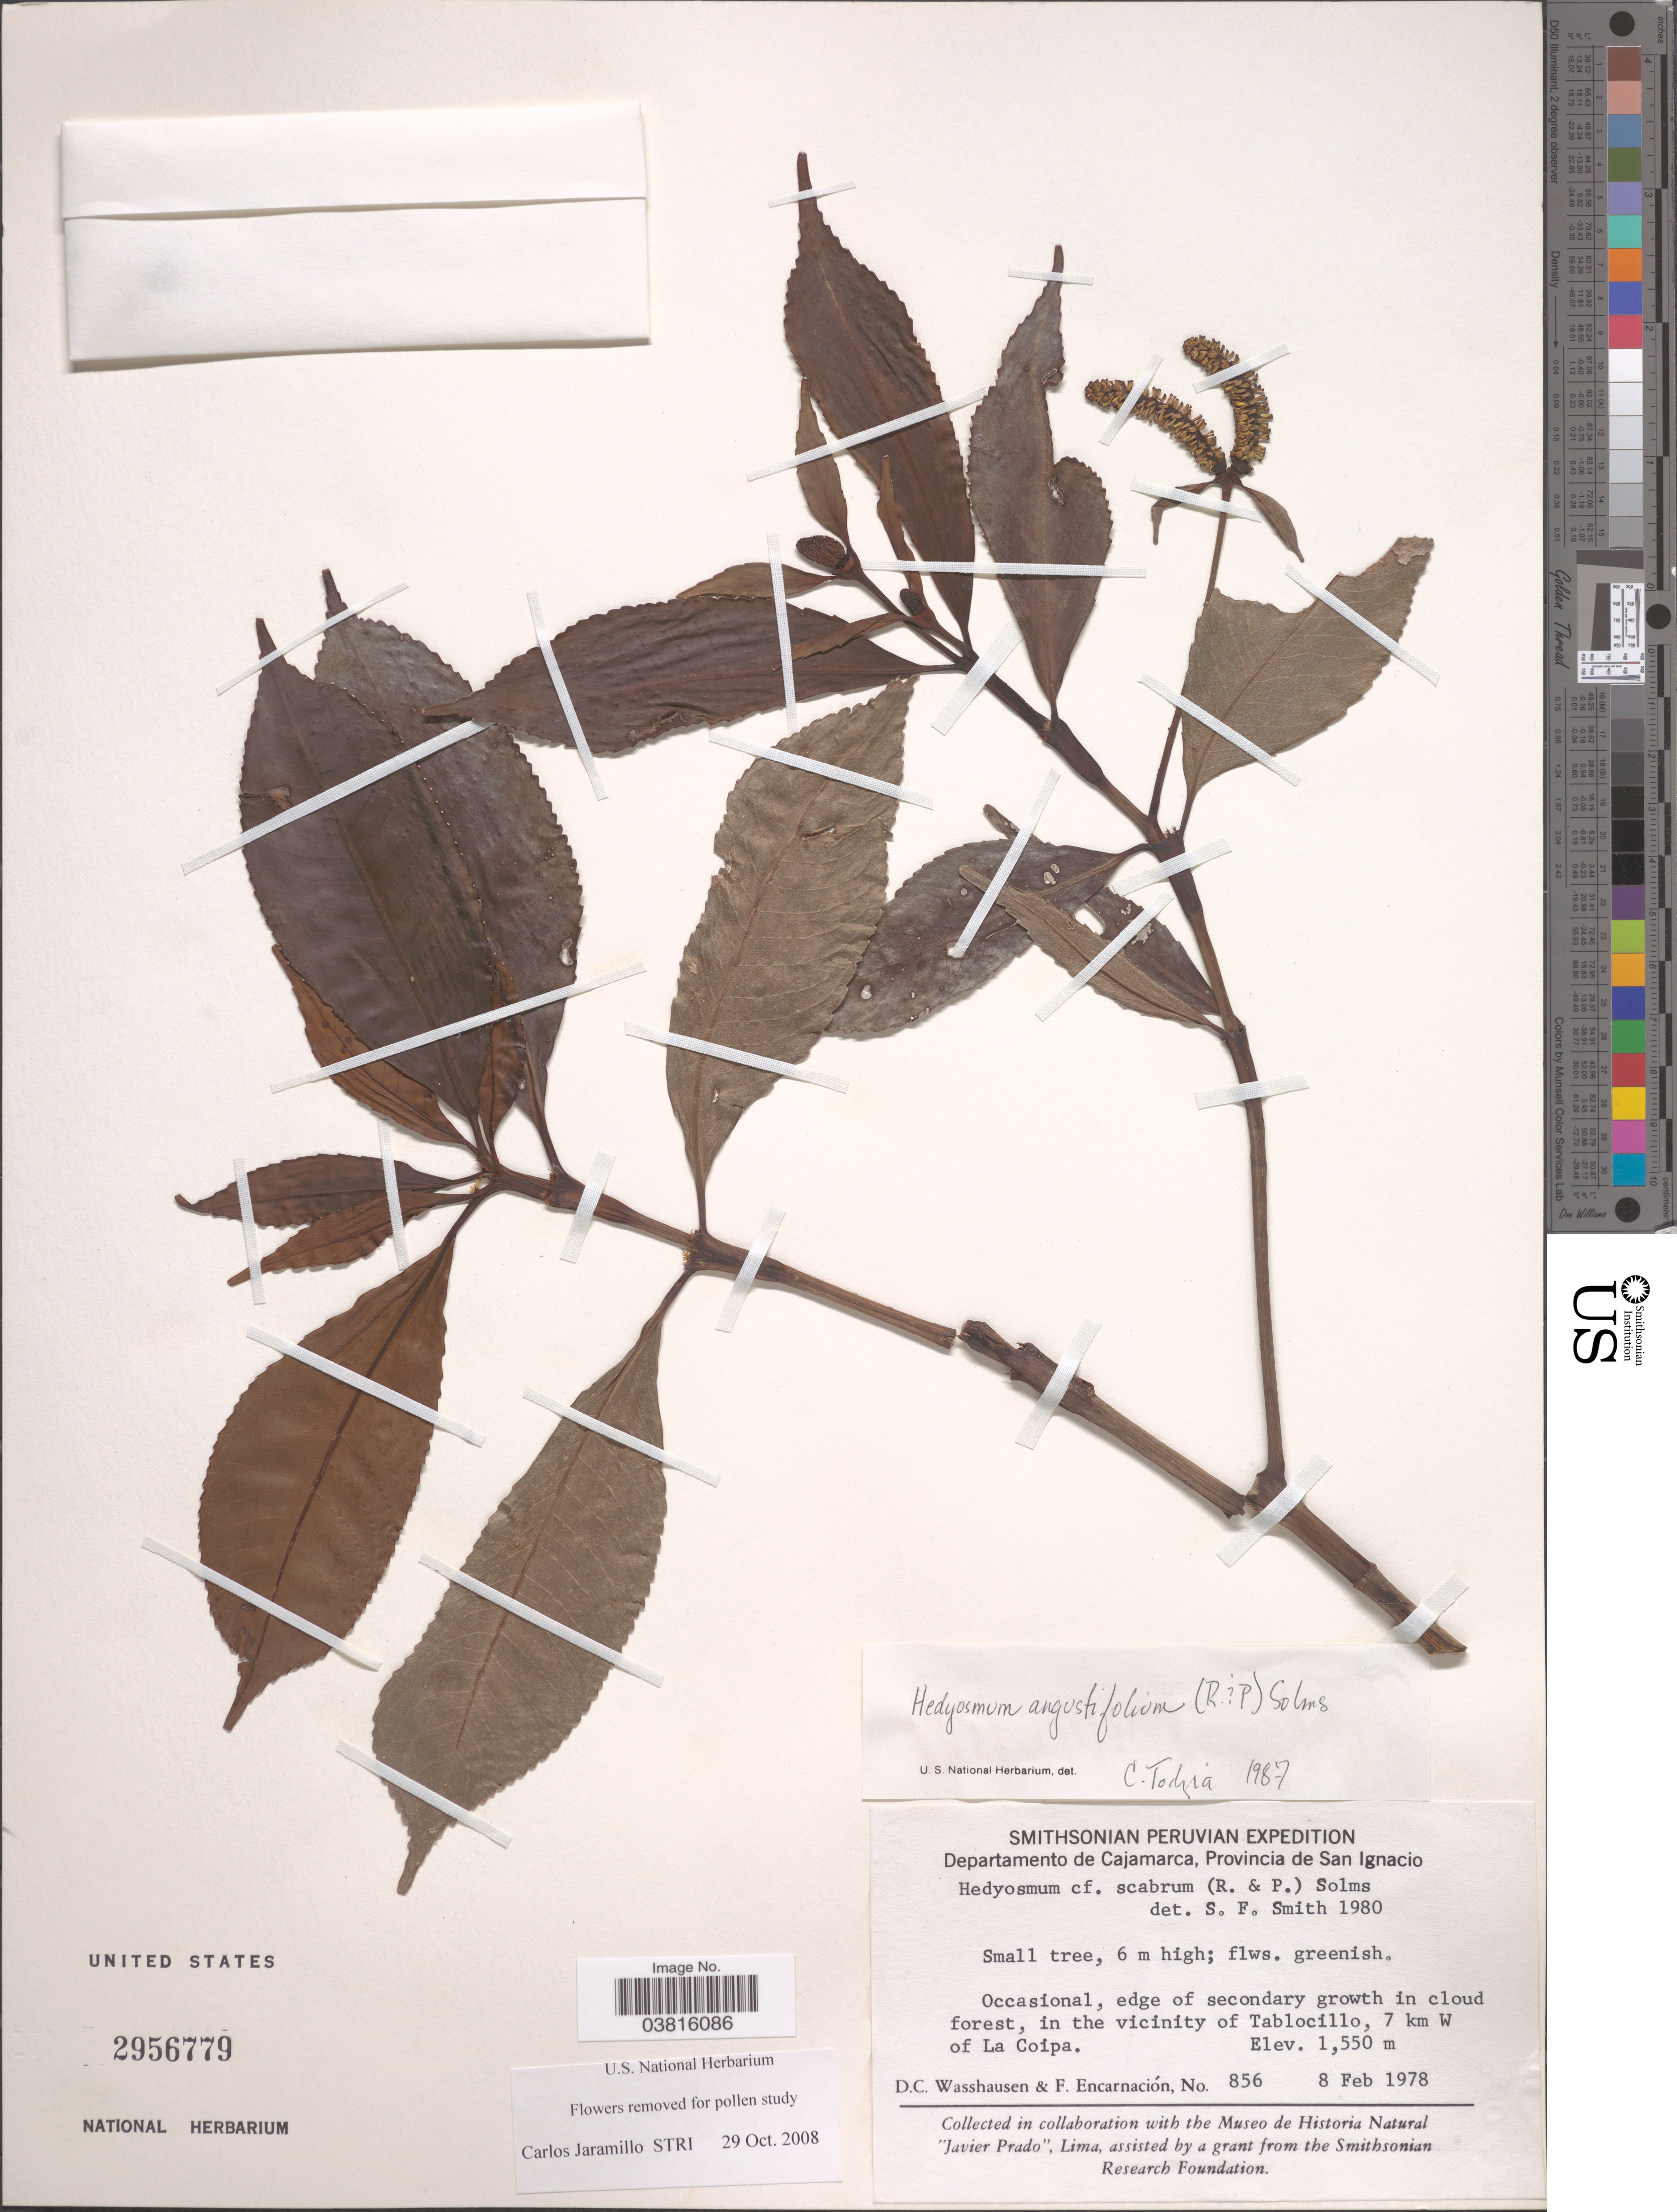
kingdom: Plantae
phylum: Tracheophyta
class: Magnoliopsida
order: Chloranthales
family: Chloranthaceae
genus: Hedyosmum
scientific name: Hedyosmum angustifolium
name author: Solms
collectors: D. C. Wasshausen & F. Encarnación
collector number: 856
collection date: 1978-02-08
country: Peru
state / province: Cajamarca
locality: Departamento de Cajamarca, Provincia de San Ignacio. Edge of secondary growth in cloud forest, in the vicinity of Tablocillo, 7 km W of La Coipa.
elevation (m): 1550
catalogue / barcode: US 2956779